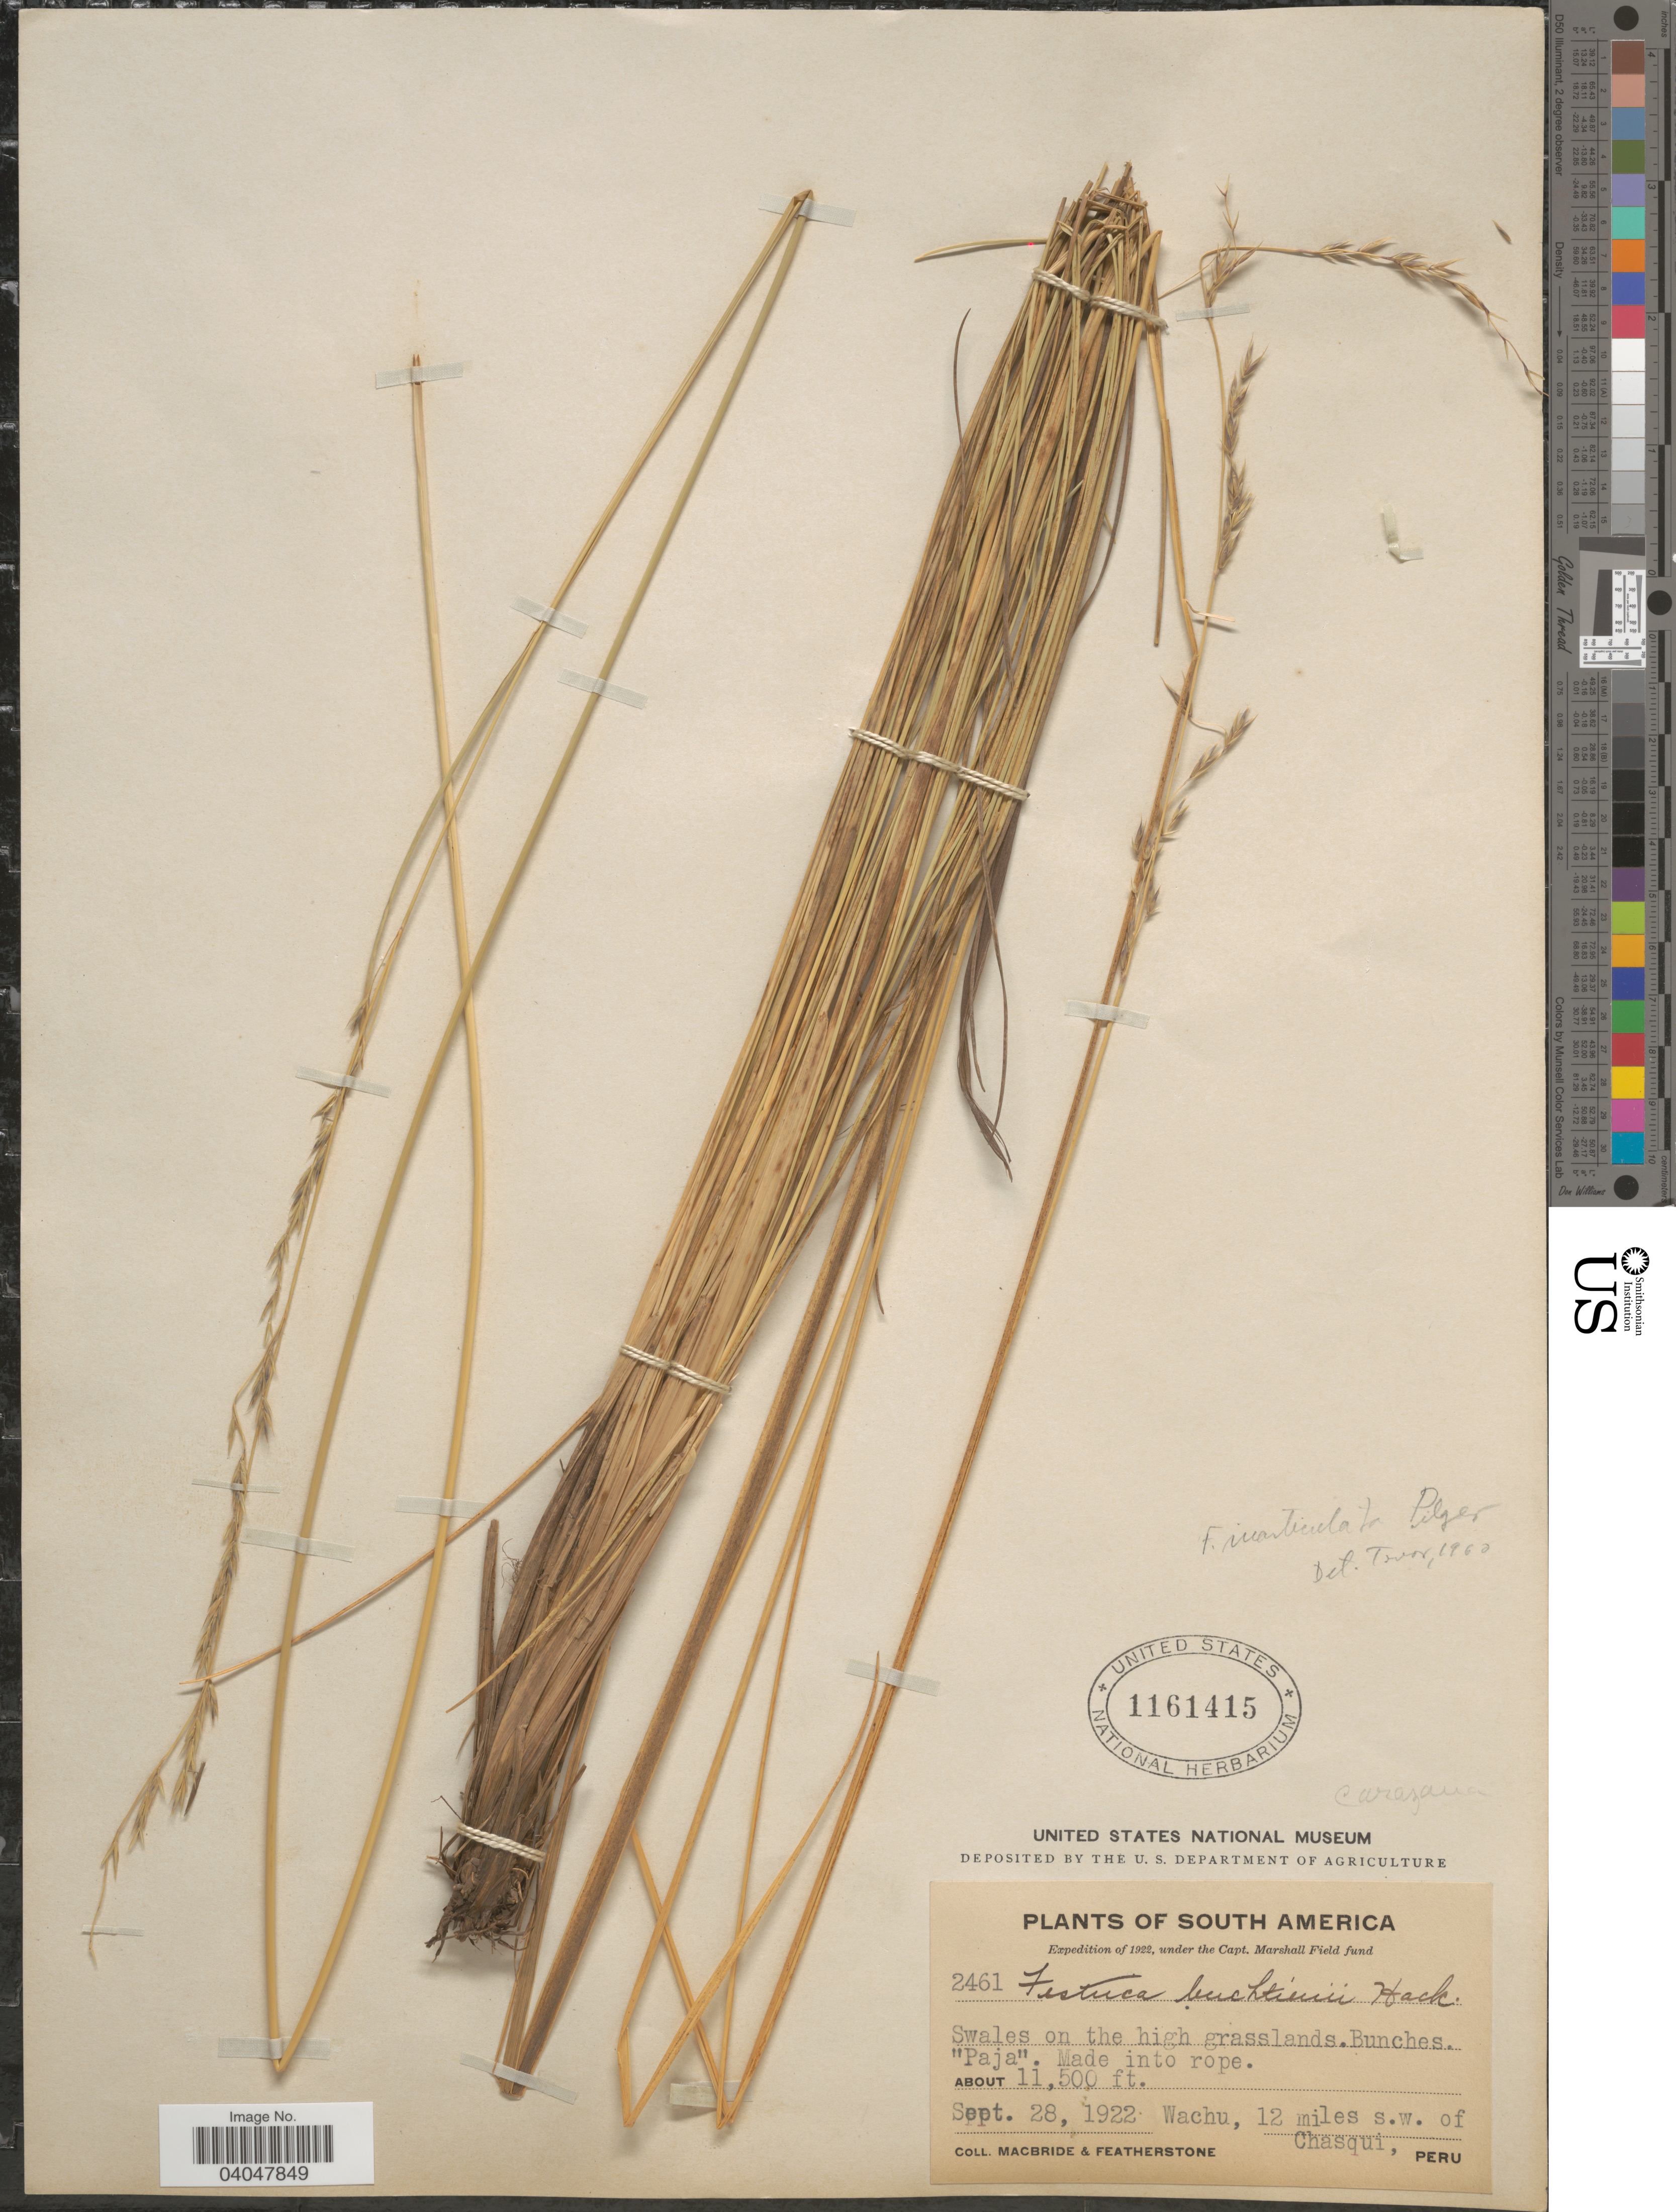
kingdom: Plantae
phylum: Tracheophyta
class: Liliopsida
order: Poales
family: Poaceae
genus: Festuca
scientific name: Festuca inarticulata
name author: Pilg.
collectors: Macbride, -- & -. Featherstone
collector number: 2461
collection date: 1922-09-28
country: Peru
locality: Swales on the high grasslands. "Paja". Wachu, 12 miles s.w. of Chasqui.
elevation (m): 3505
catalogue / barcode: US 1161415